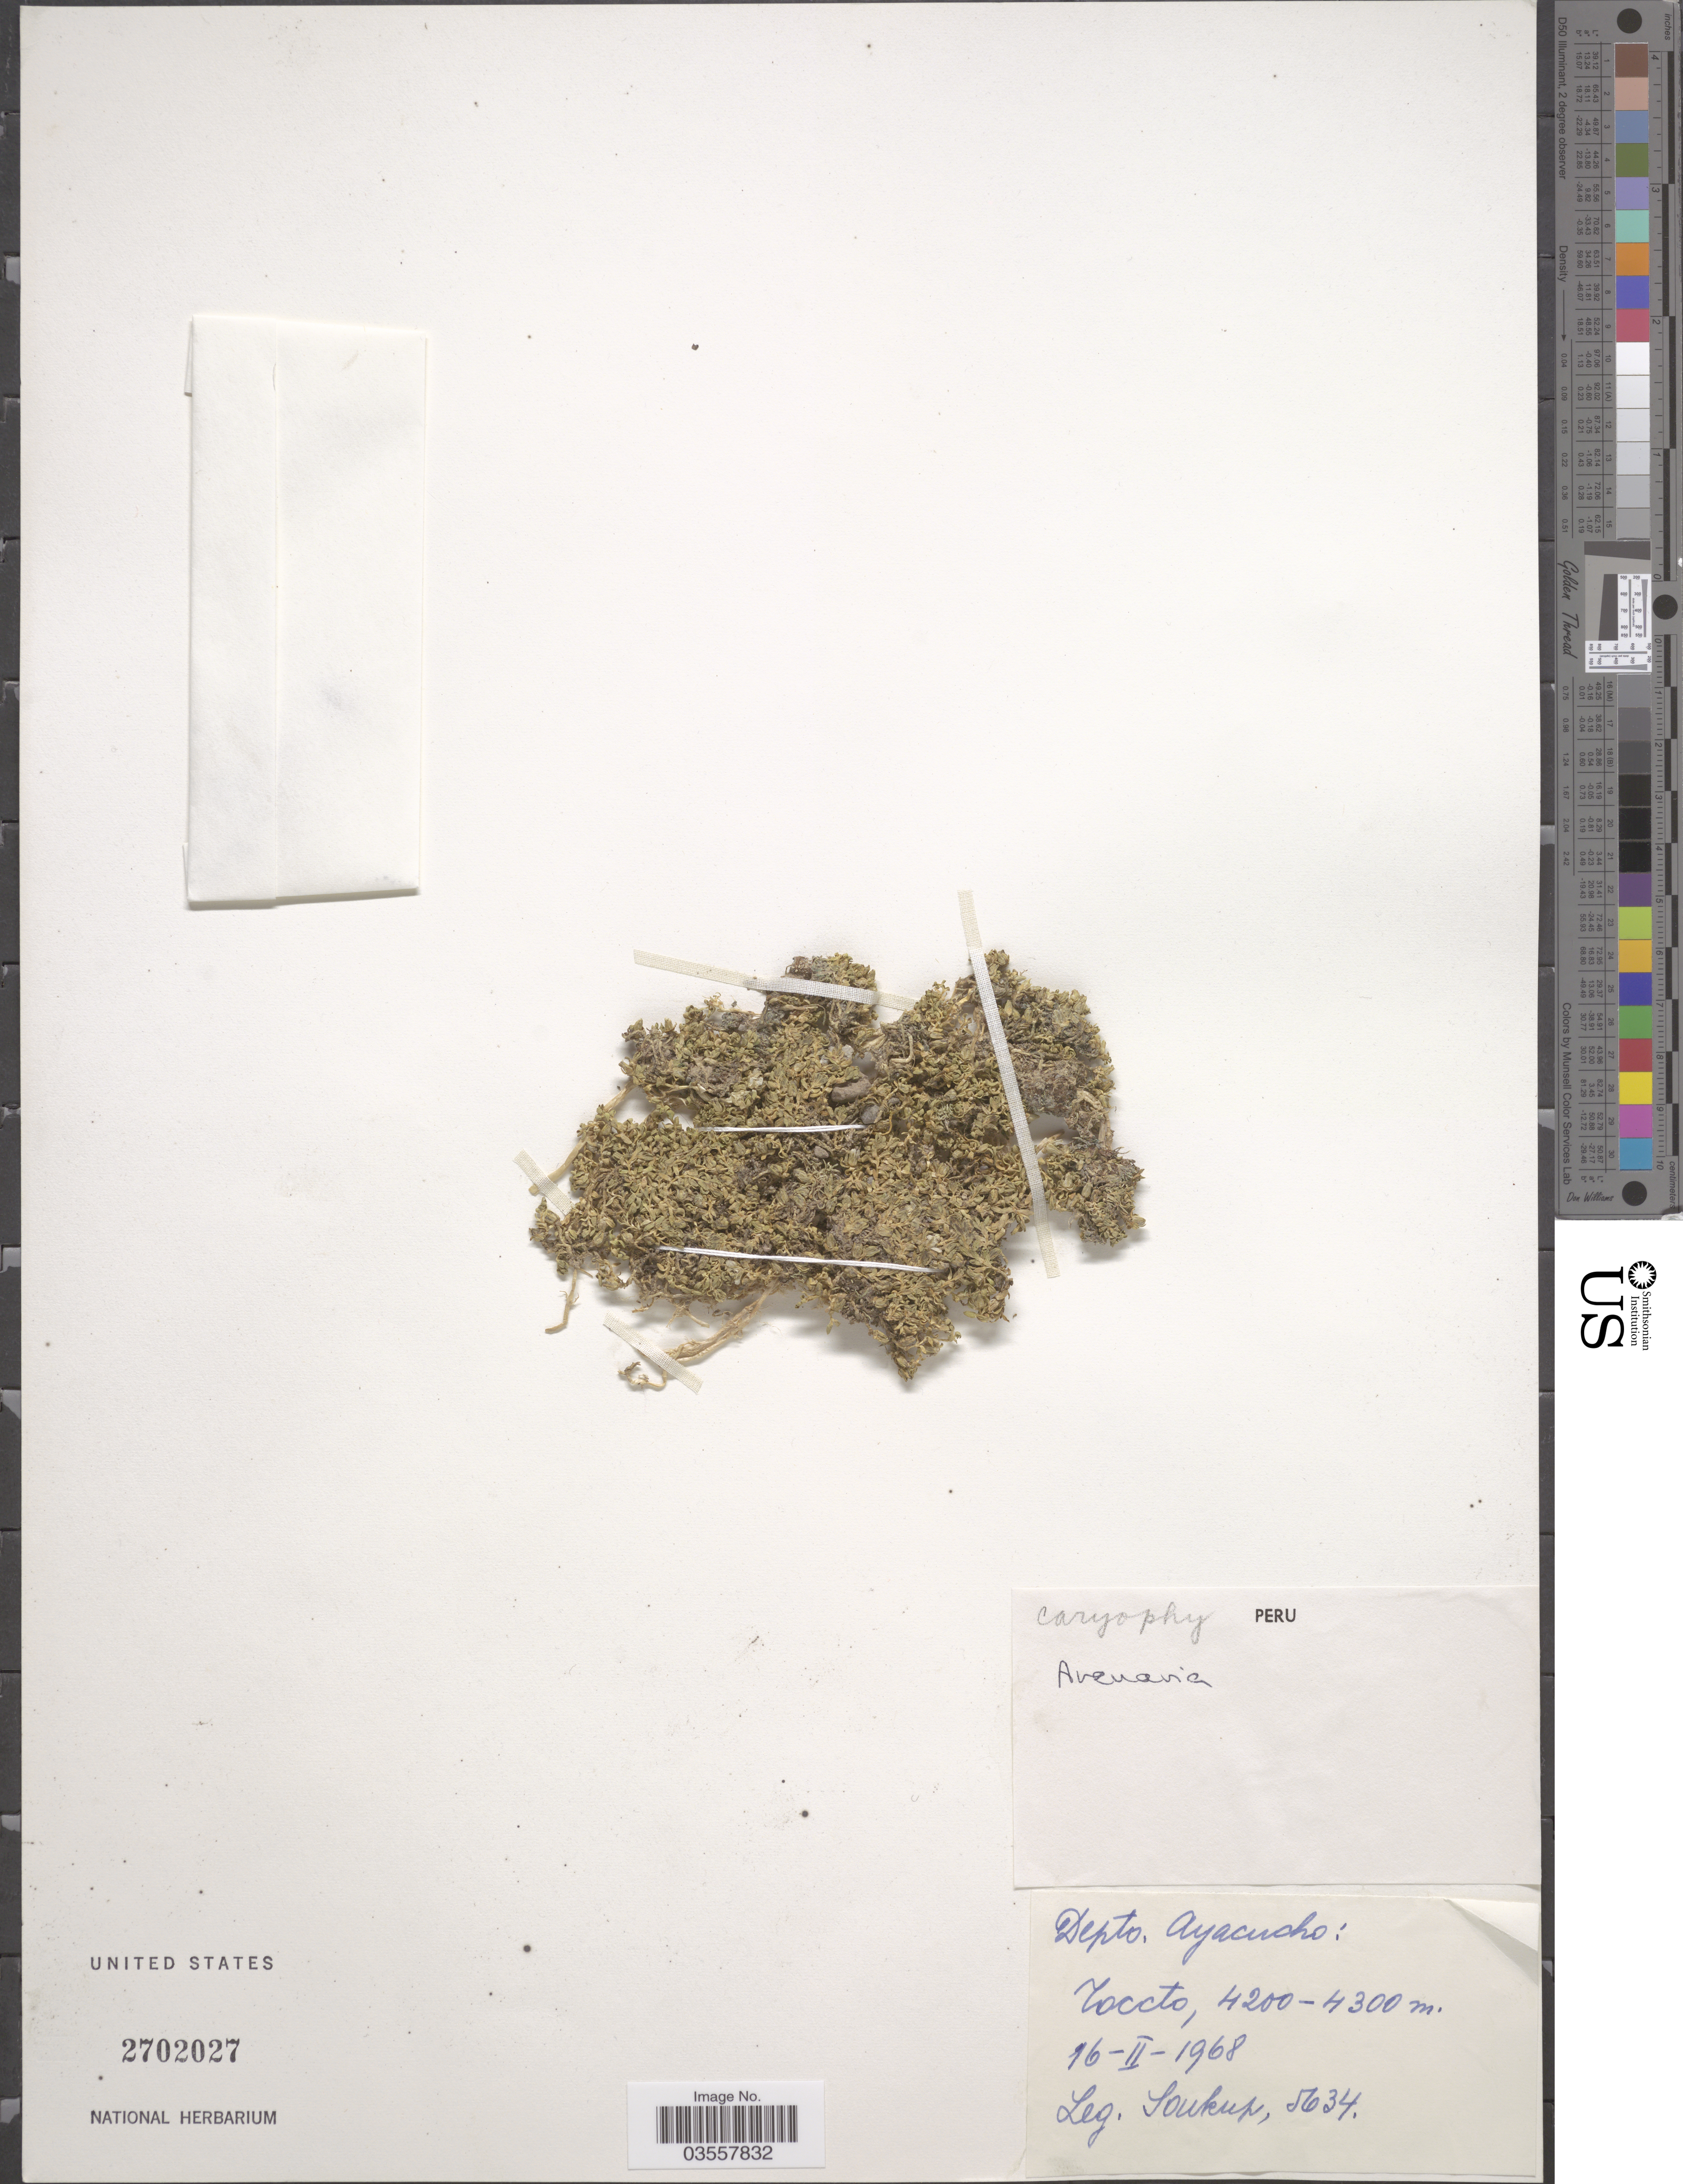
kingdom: Plantae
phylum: Tracheophyta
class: Magnoliopsida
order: Caryophyllales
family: Caryophyllaceae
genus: Arenaria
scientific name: Arenaria sp.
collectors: -- Soukup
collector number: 5634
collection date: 1968-02-16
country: Peru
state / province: Ayacucho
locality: Toccto, Depto. Ayacucho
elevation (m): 4200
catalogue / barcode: US 2702027